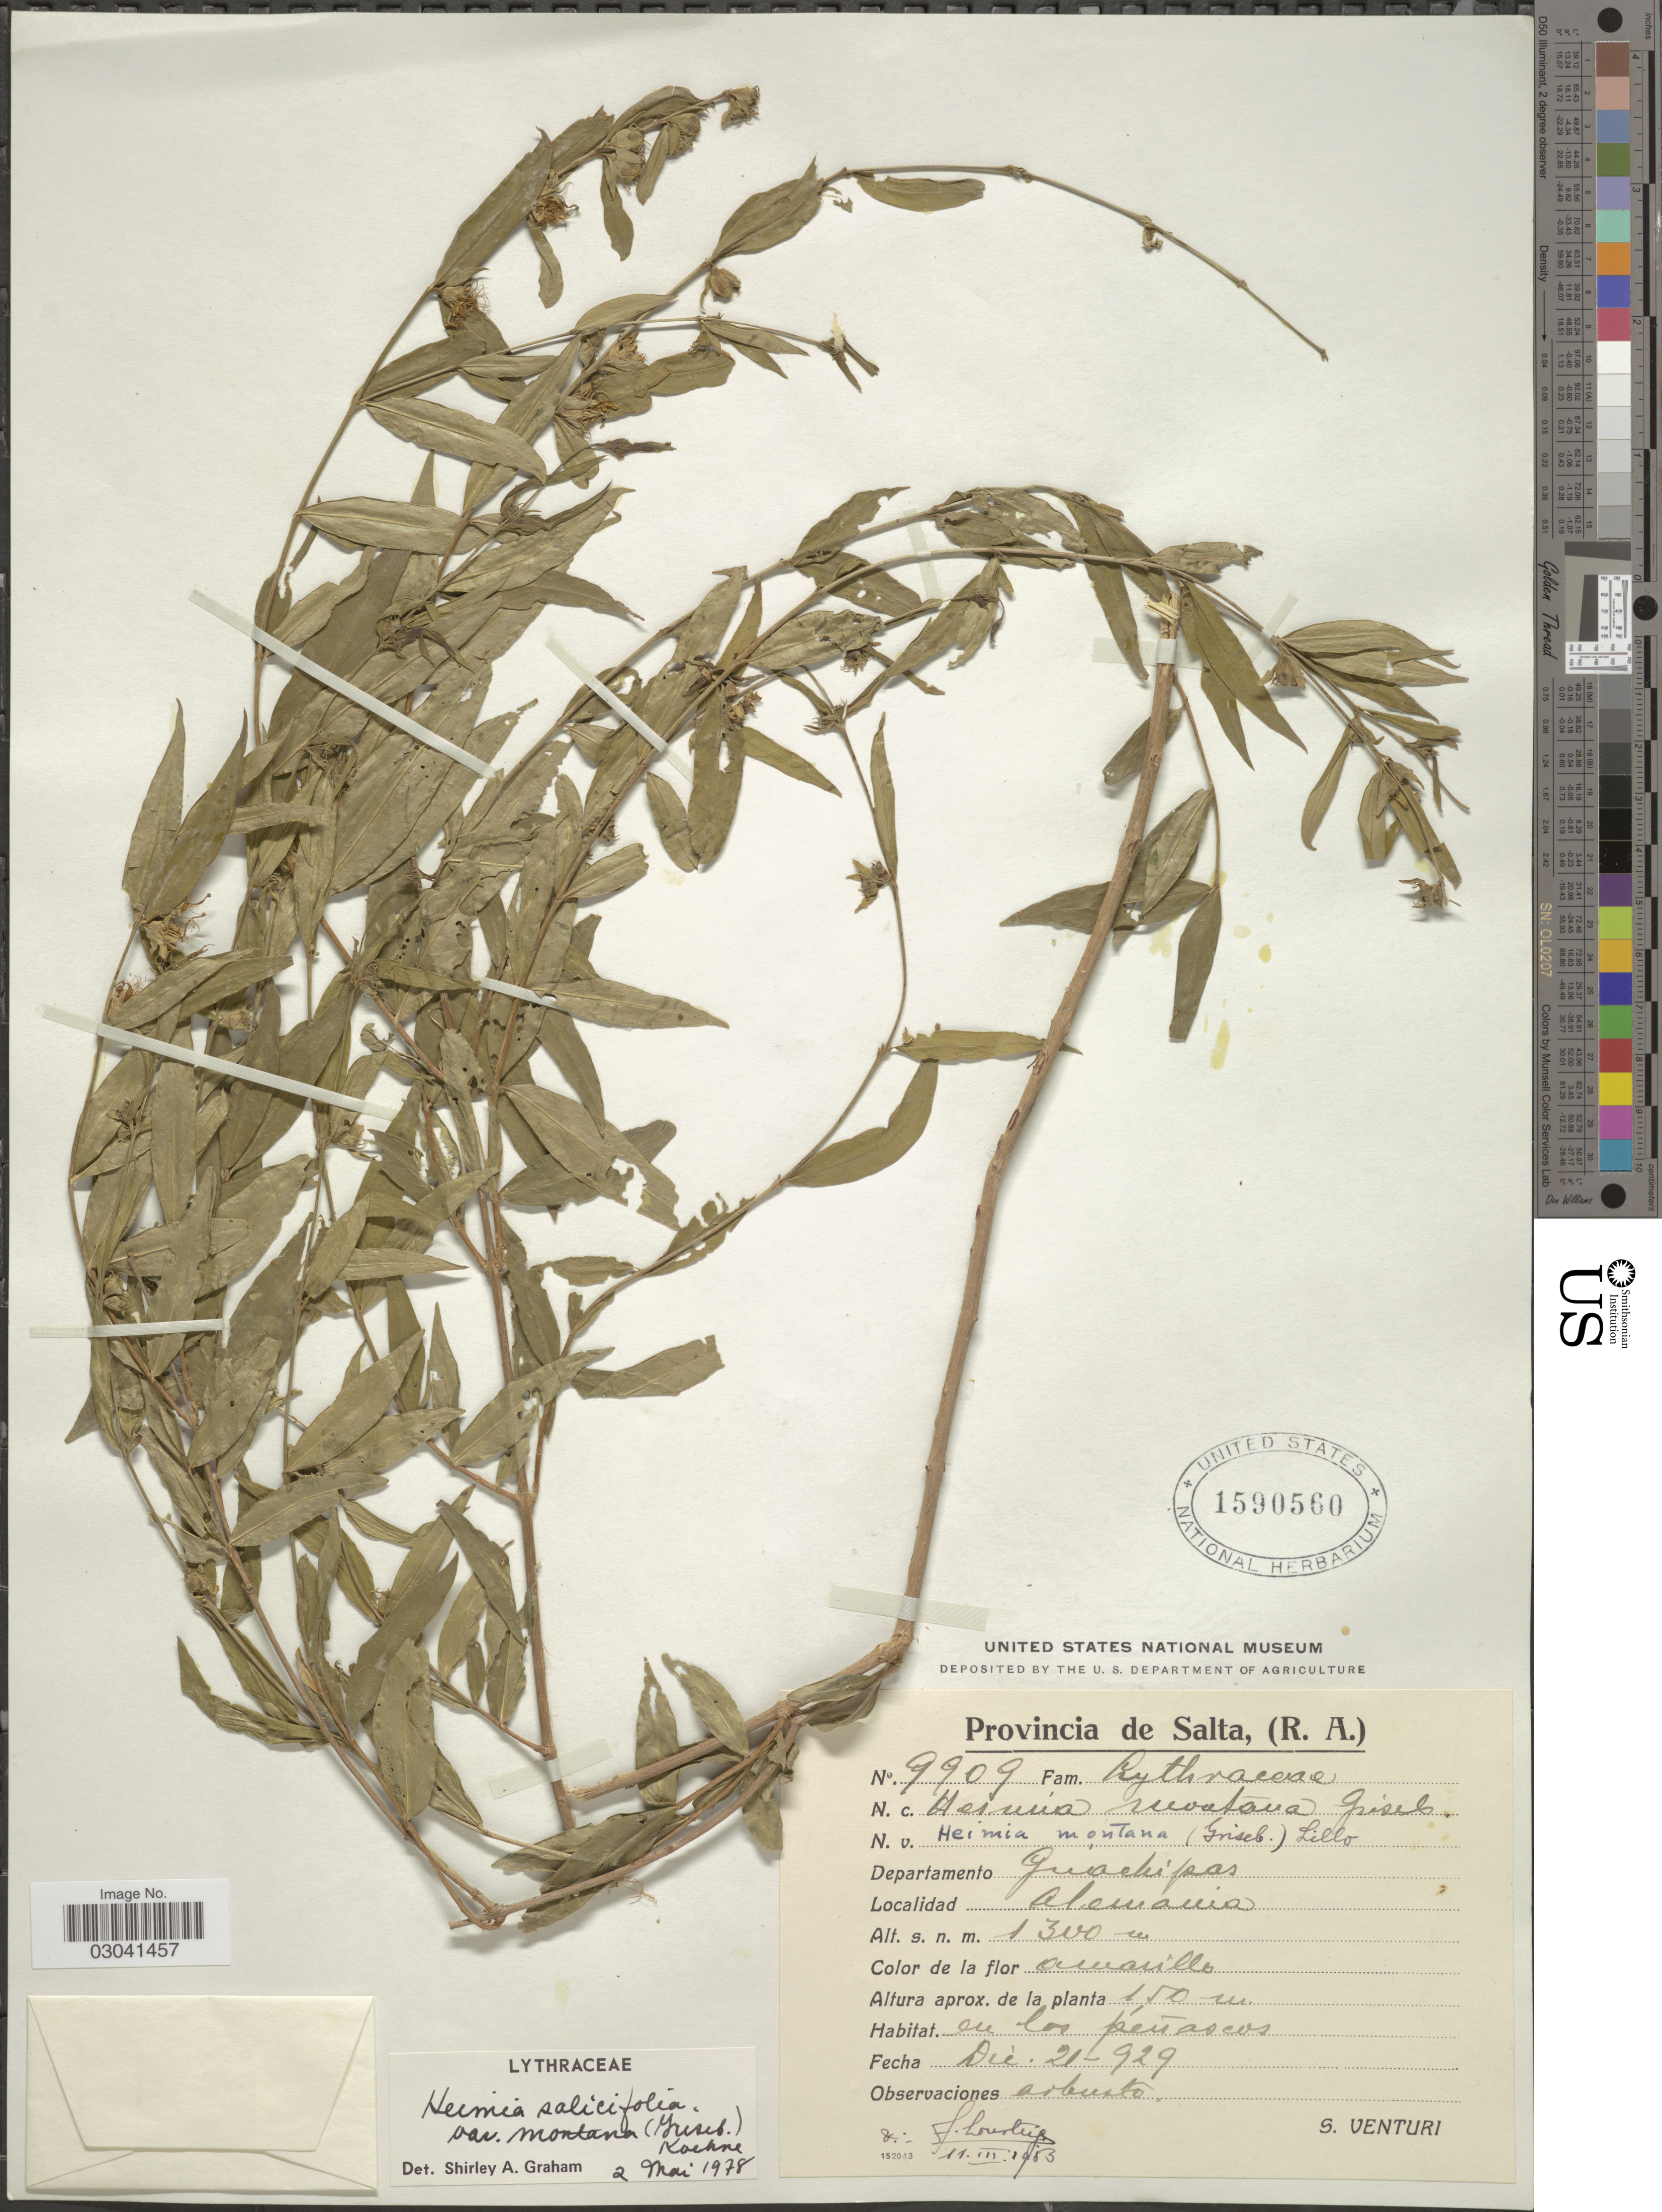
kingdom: Plantae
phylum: Tracheophyta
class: Magnoliopsida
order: Myrtales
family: Lythraceae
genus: Heimia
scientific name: Heimia montana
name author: (Griseb.) Lillo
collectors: S. Venturi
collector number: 9909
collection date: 1929-12-21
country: Argentina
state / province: Salta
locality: Provincia de Salta, (R.A.), Departamento Guachipas, Alemania.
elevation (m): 1300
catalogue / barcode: US 1590560